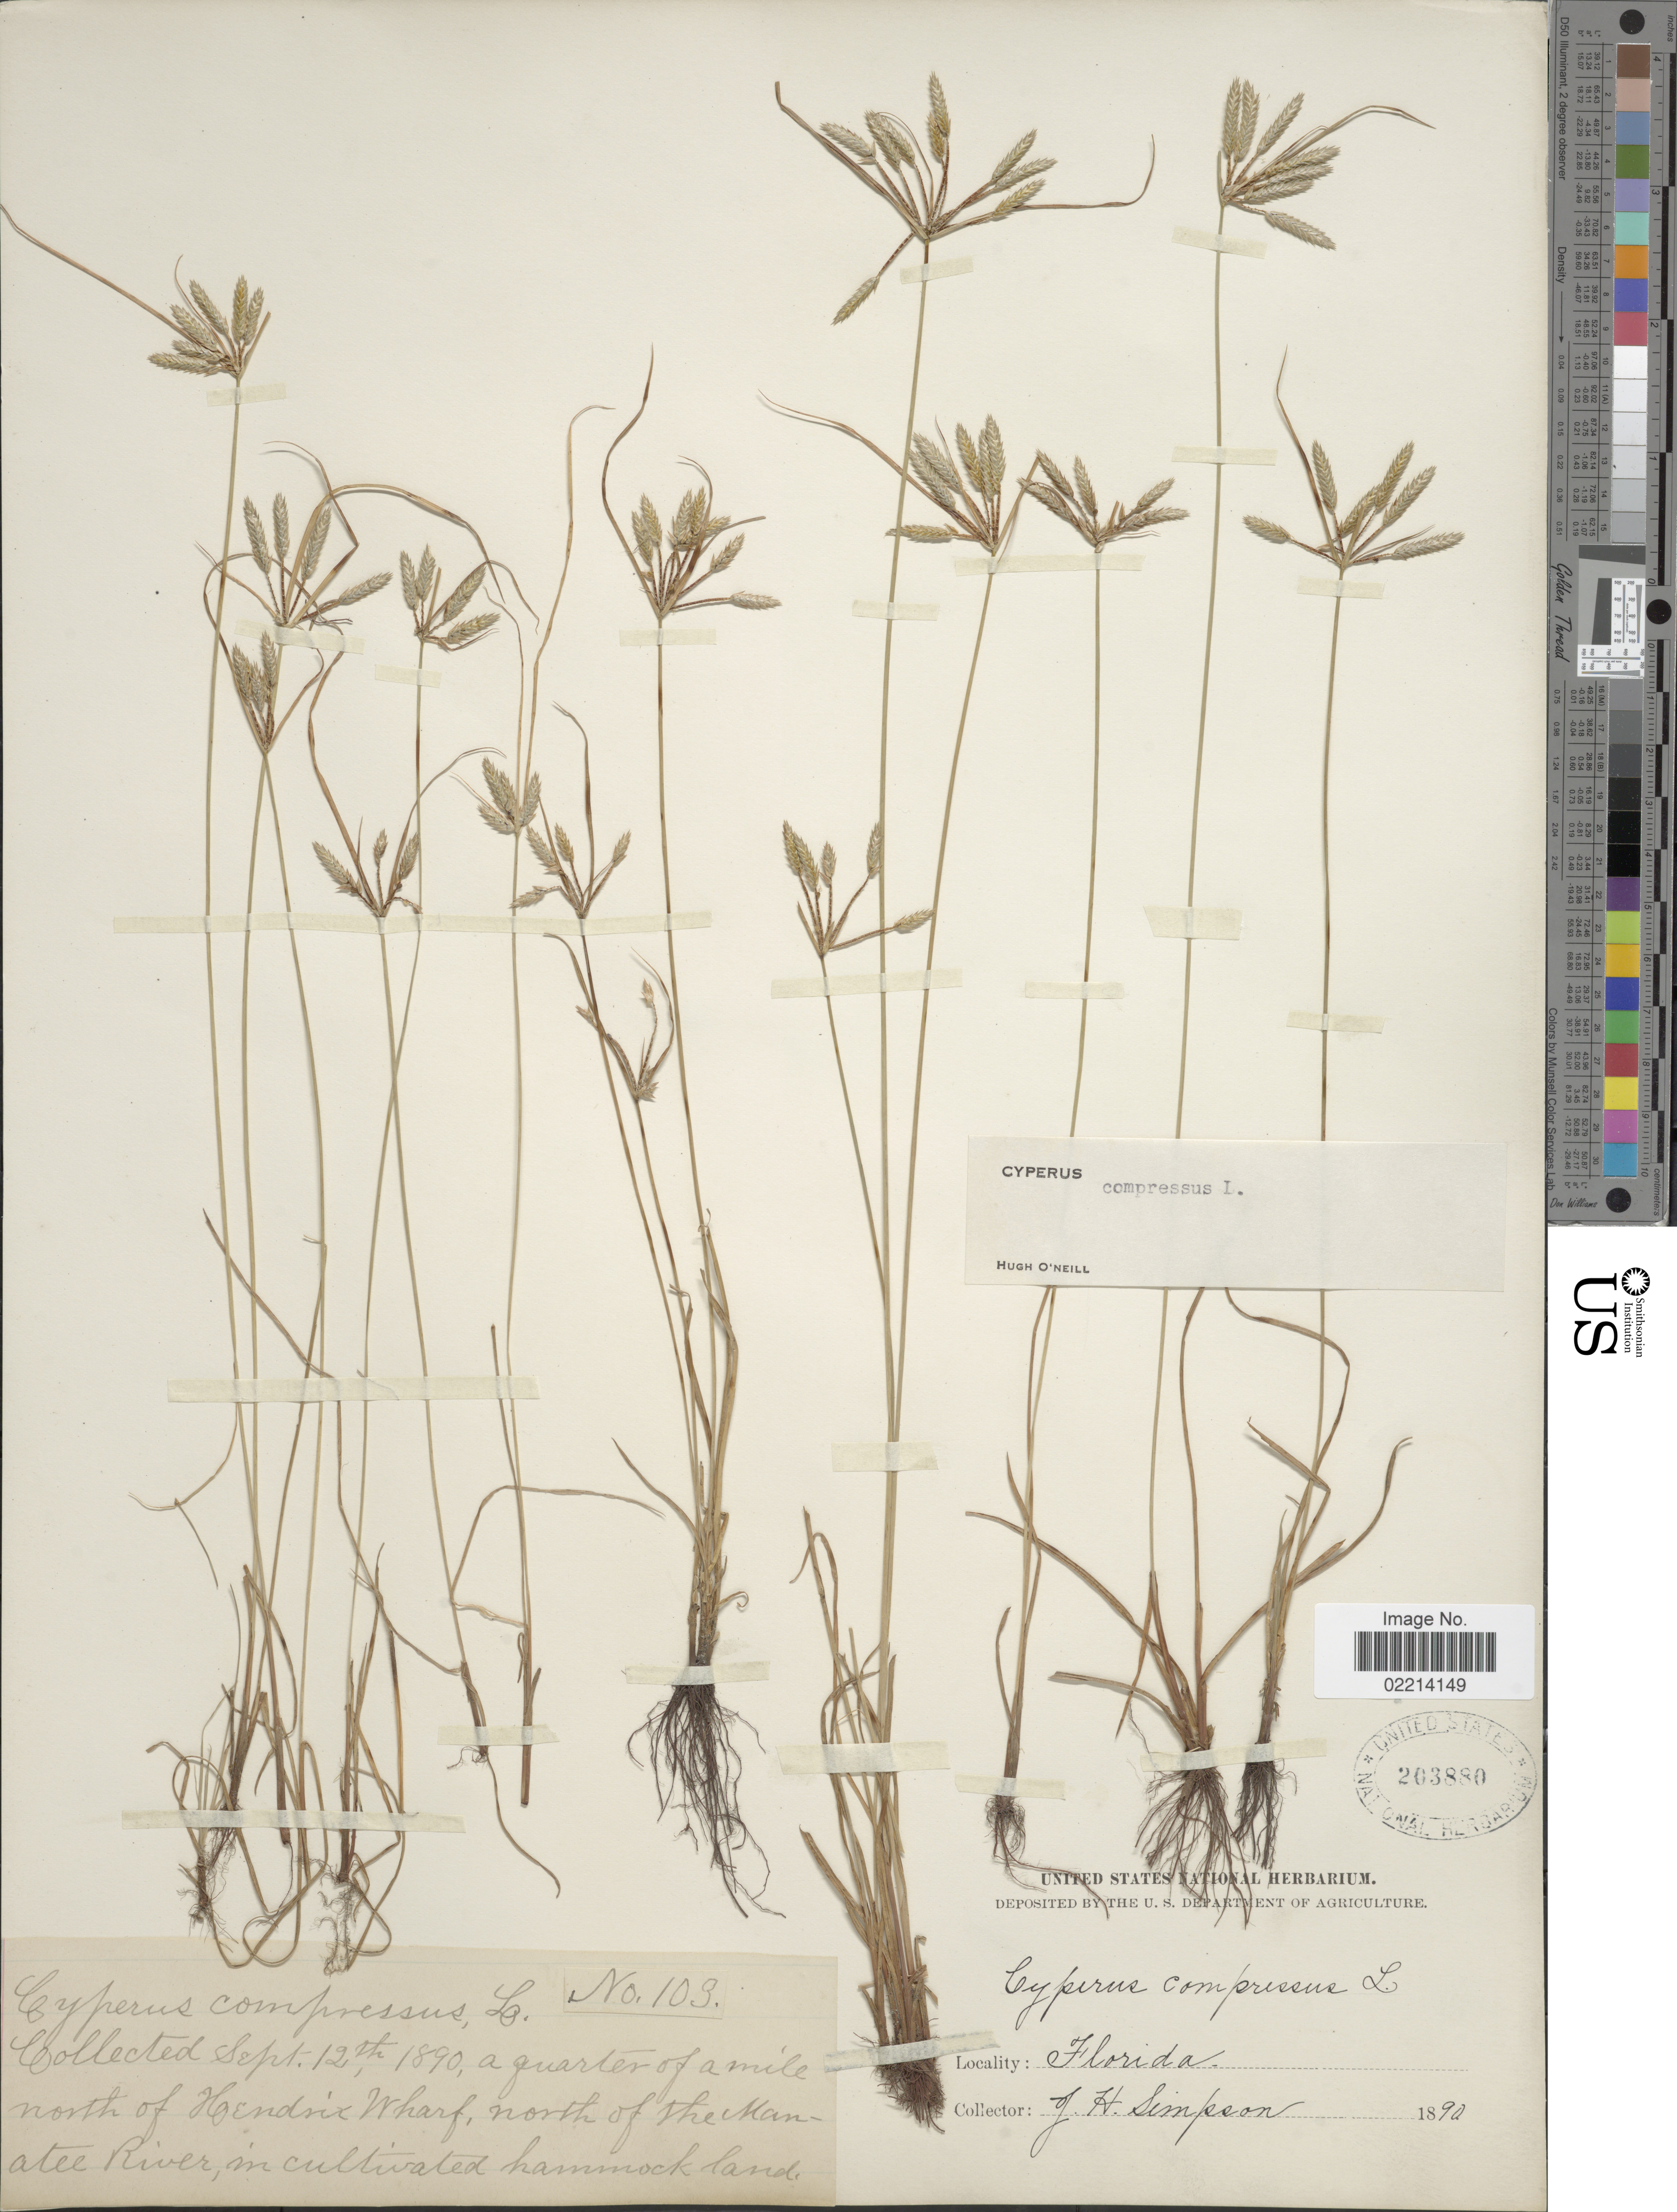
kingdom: Plantae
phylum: Tracheophyta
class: Liliopsida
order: Poales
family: Cyperaceae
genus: Cyperus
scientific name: Cyperus compressus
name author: L.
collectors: J. H. Simpson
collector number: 103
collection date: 1890-09-12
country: United States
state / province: Florida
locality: A quarter of a mile north of Hendrix Wharf, north of the Manatee River, in cultivated hammock land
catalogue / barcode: US 203880